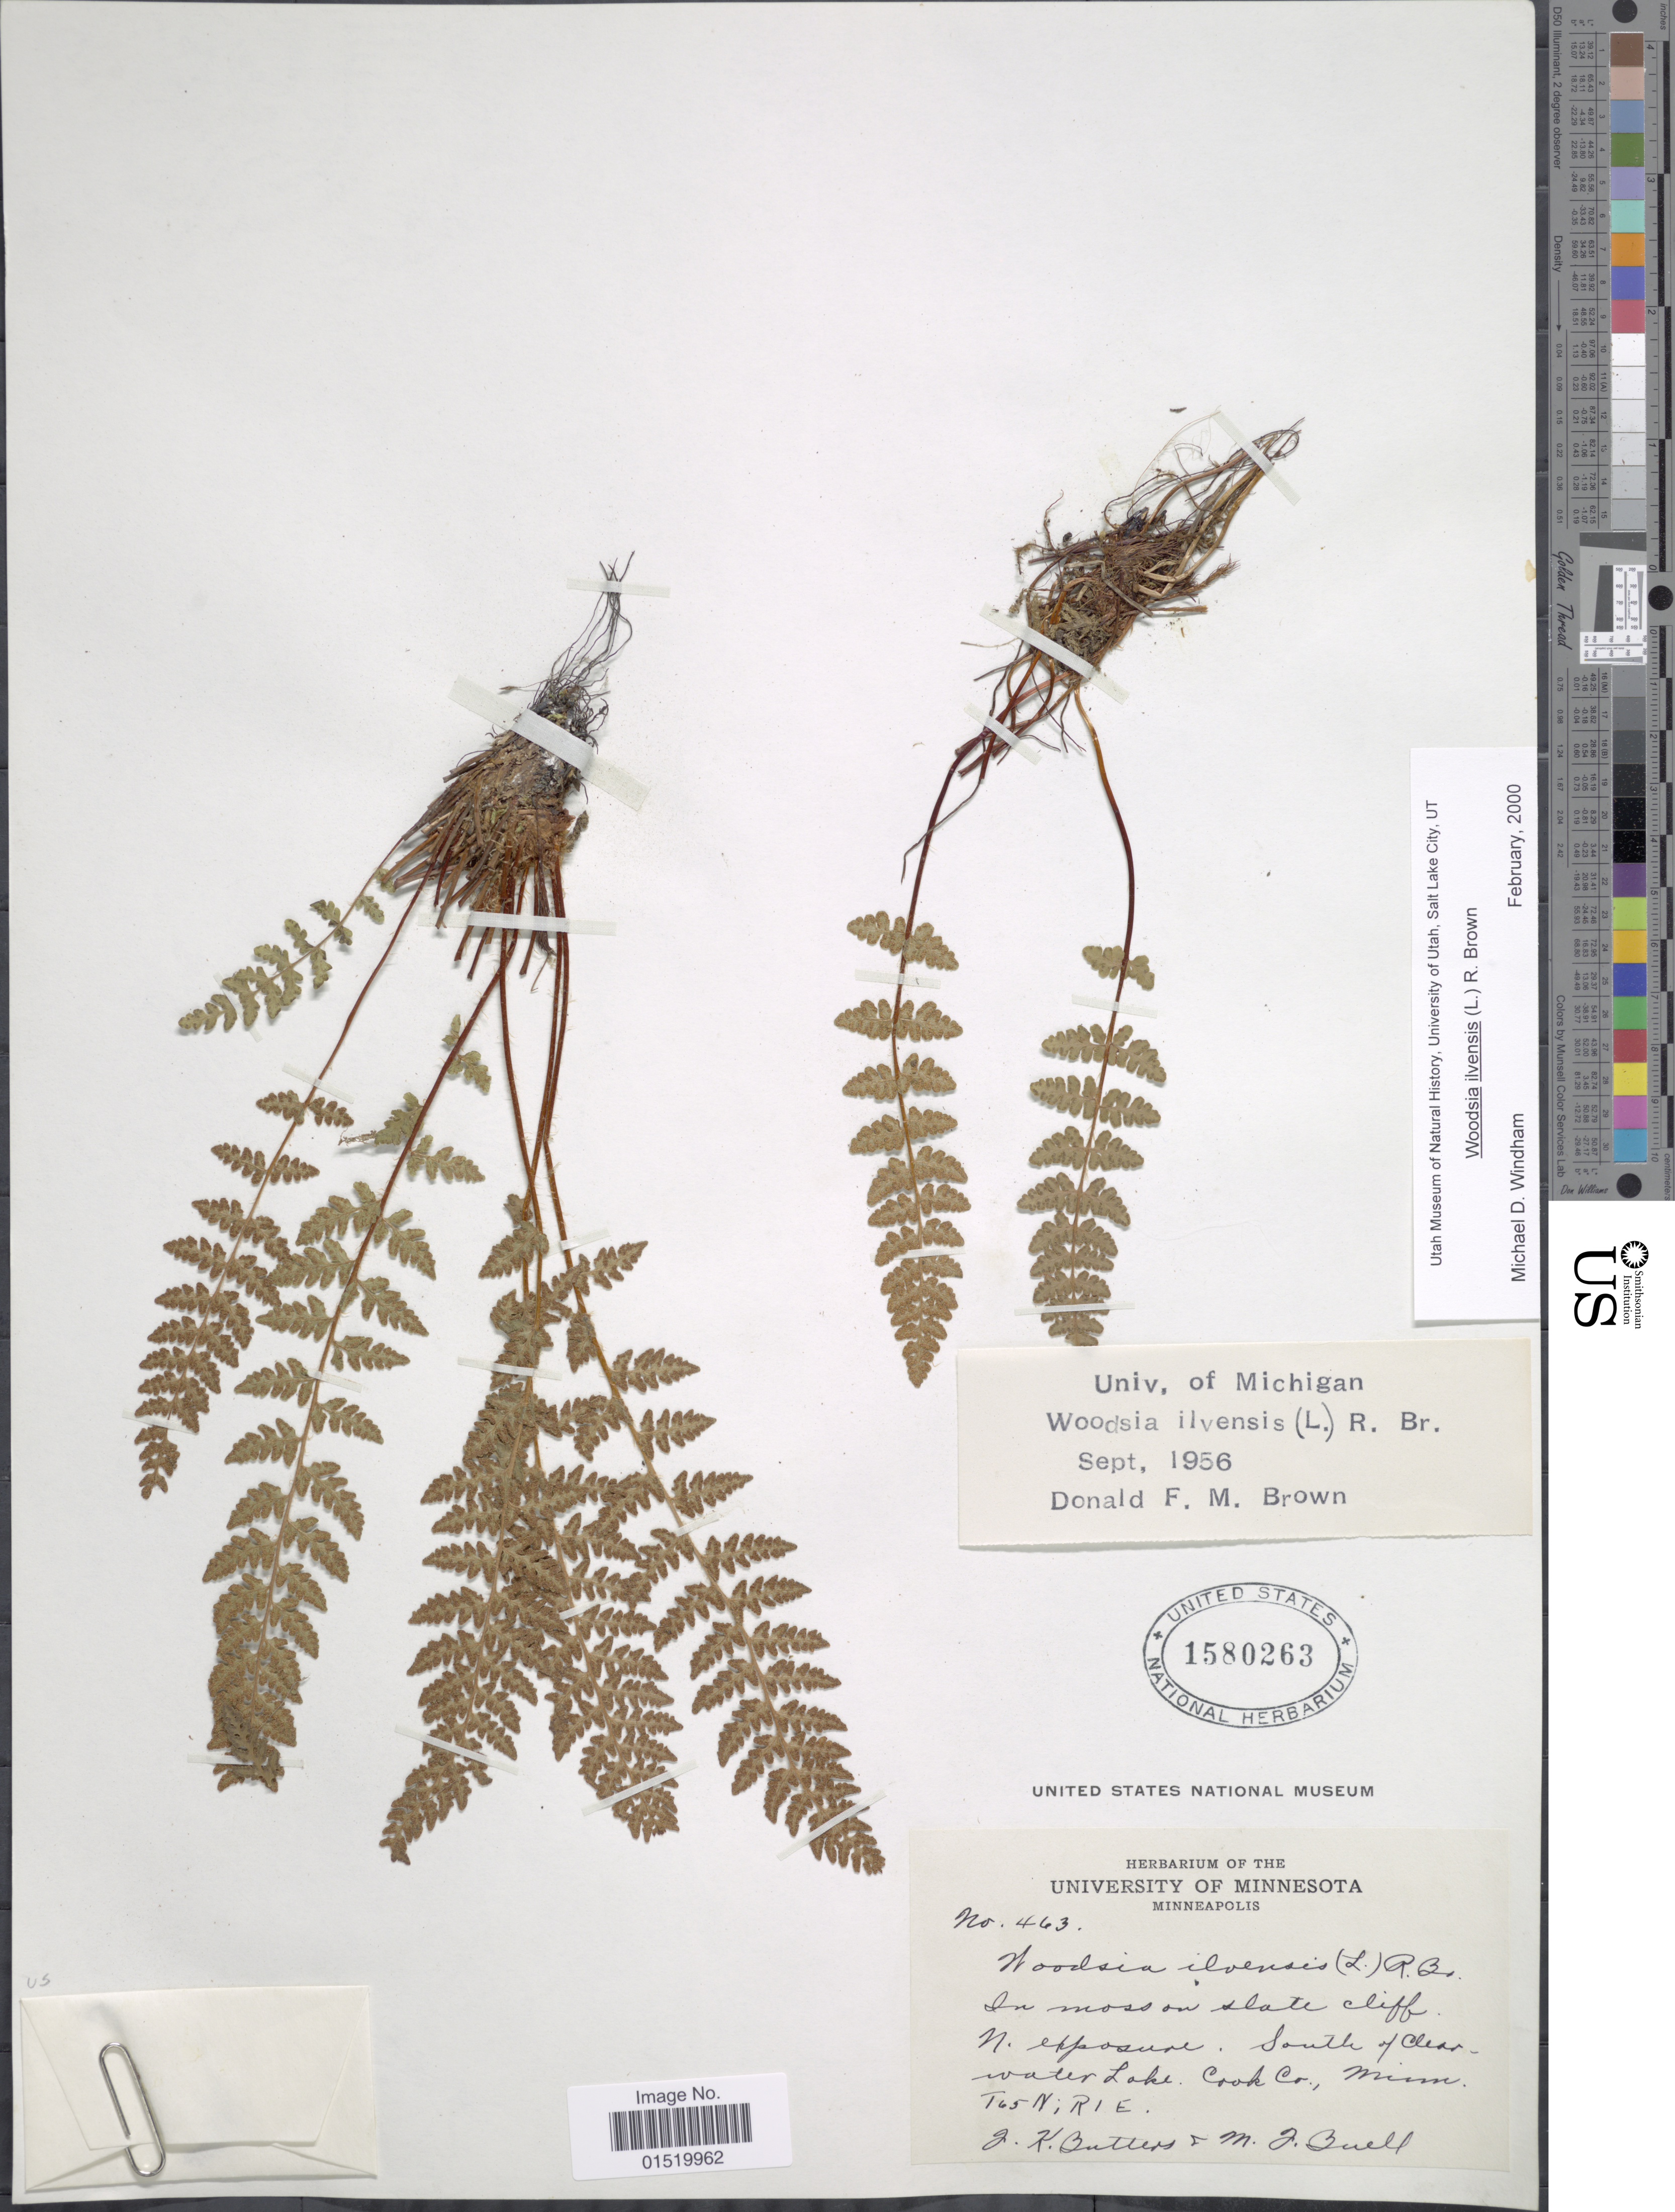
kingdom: Plantae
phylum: Tracheophyta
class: Polypodiopsida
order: Polypodiales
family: Woodsiaceae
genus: Woodsia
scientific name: Woodsia ilvensis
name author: (L.) R. Br.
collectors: J. Butters & M. Buell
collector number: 463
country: United States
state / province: Minnesota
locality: In moss on state cliff N exposure, South of Clearwater Lake, Cook Co, T65N; R1E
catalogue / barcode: US 1580263